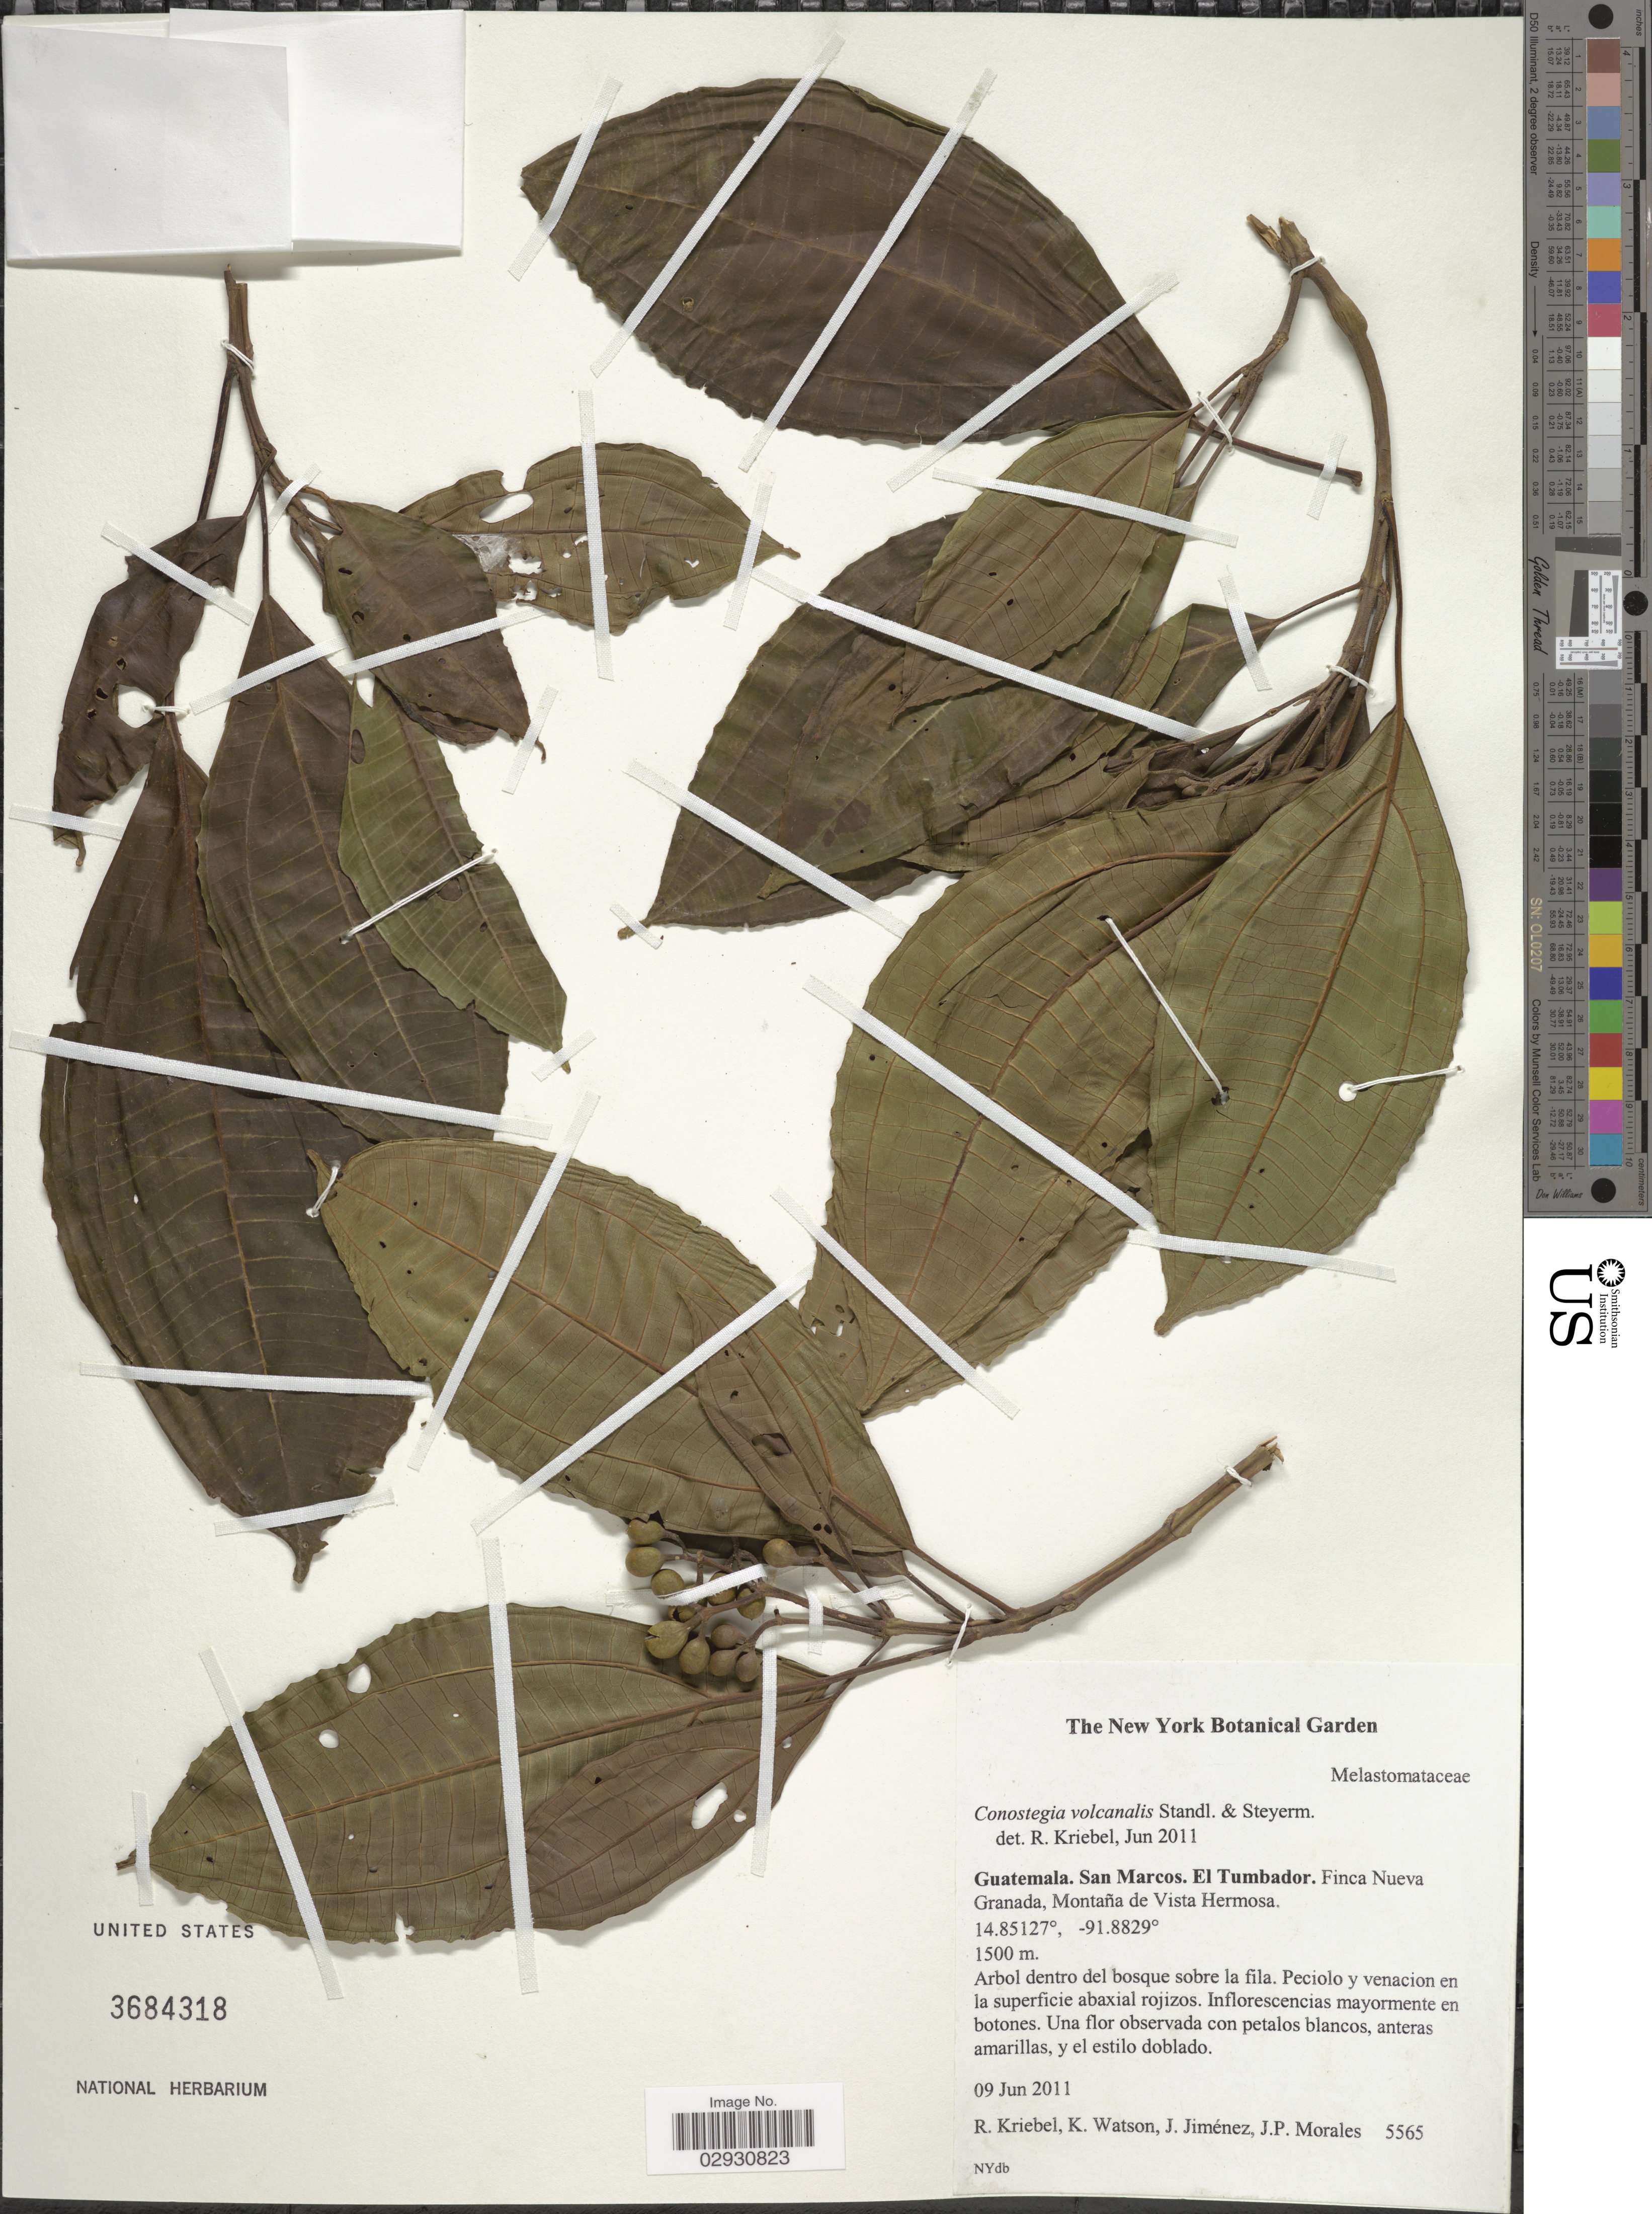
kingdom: Plantae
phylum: Tracheophyta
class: Magnoliopsida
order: Myrtales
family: Melastomataceae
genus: Conostegia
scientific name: Conostegia volcanalis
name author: Standl. & Steyerm.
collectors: R. Kriebel, K. Watson, J. Jiménez Ramírez & J. Morales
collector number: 5565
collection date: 2011-06-09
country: Guatemala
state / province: San Marcos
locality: El Tumbador. Finca Nueva Granada, Montaña de Vista Hermosa.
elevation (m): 1500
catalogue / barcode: US 3684318